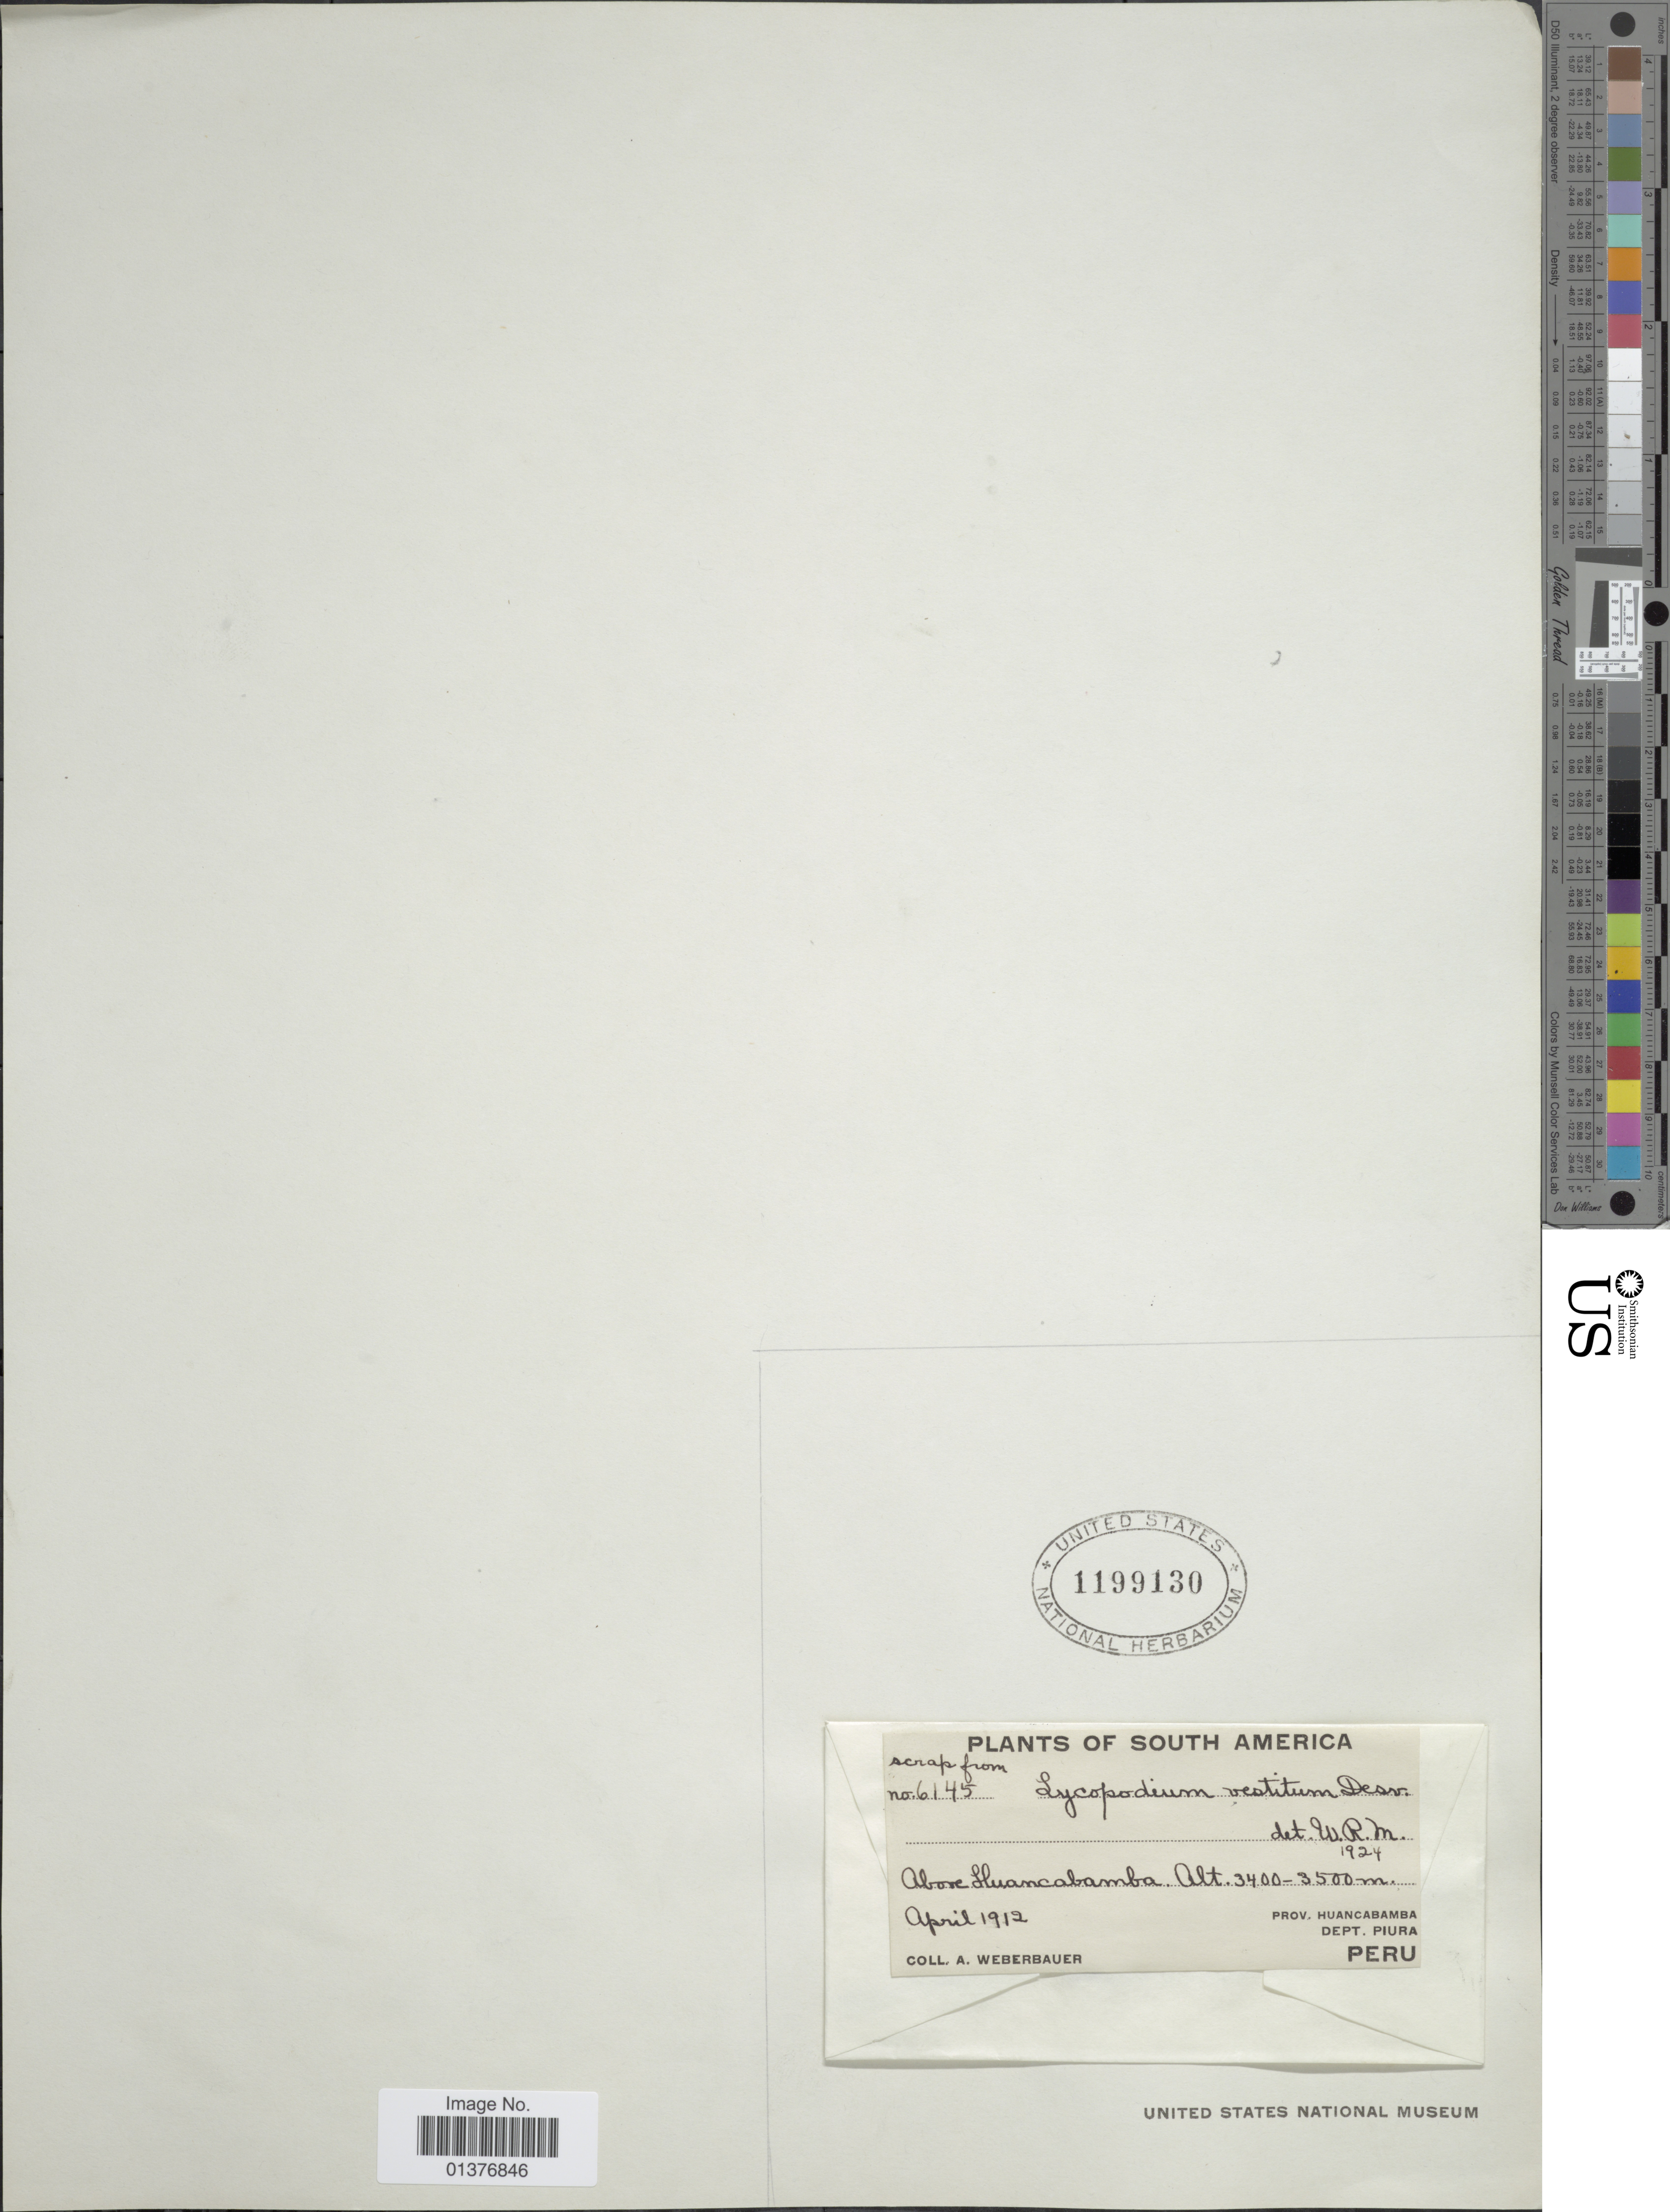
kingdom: Plantae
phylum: Tracheophyta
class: Lycopodiopsida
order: Lycopodiales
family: Lycopodiaceae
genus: Lycopodium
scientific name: Lycopodium vestitum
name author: Desv. ex Poir.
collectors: A. Weberbauer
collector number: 6145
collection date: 1912-04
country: Peru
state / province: Piura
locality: Above Huancabamba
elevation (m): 3400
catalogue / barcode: US 1199130